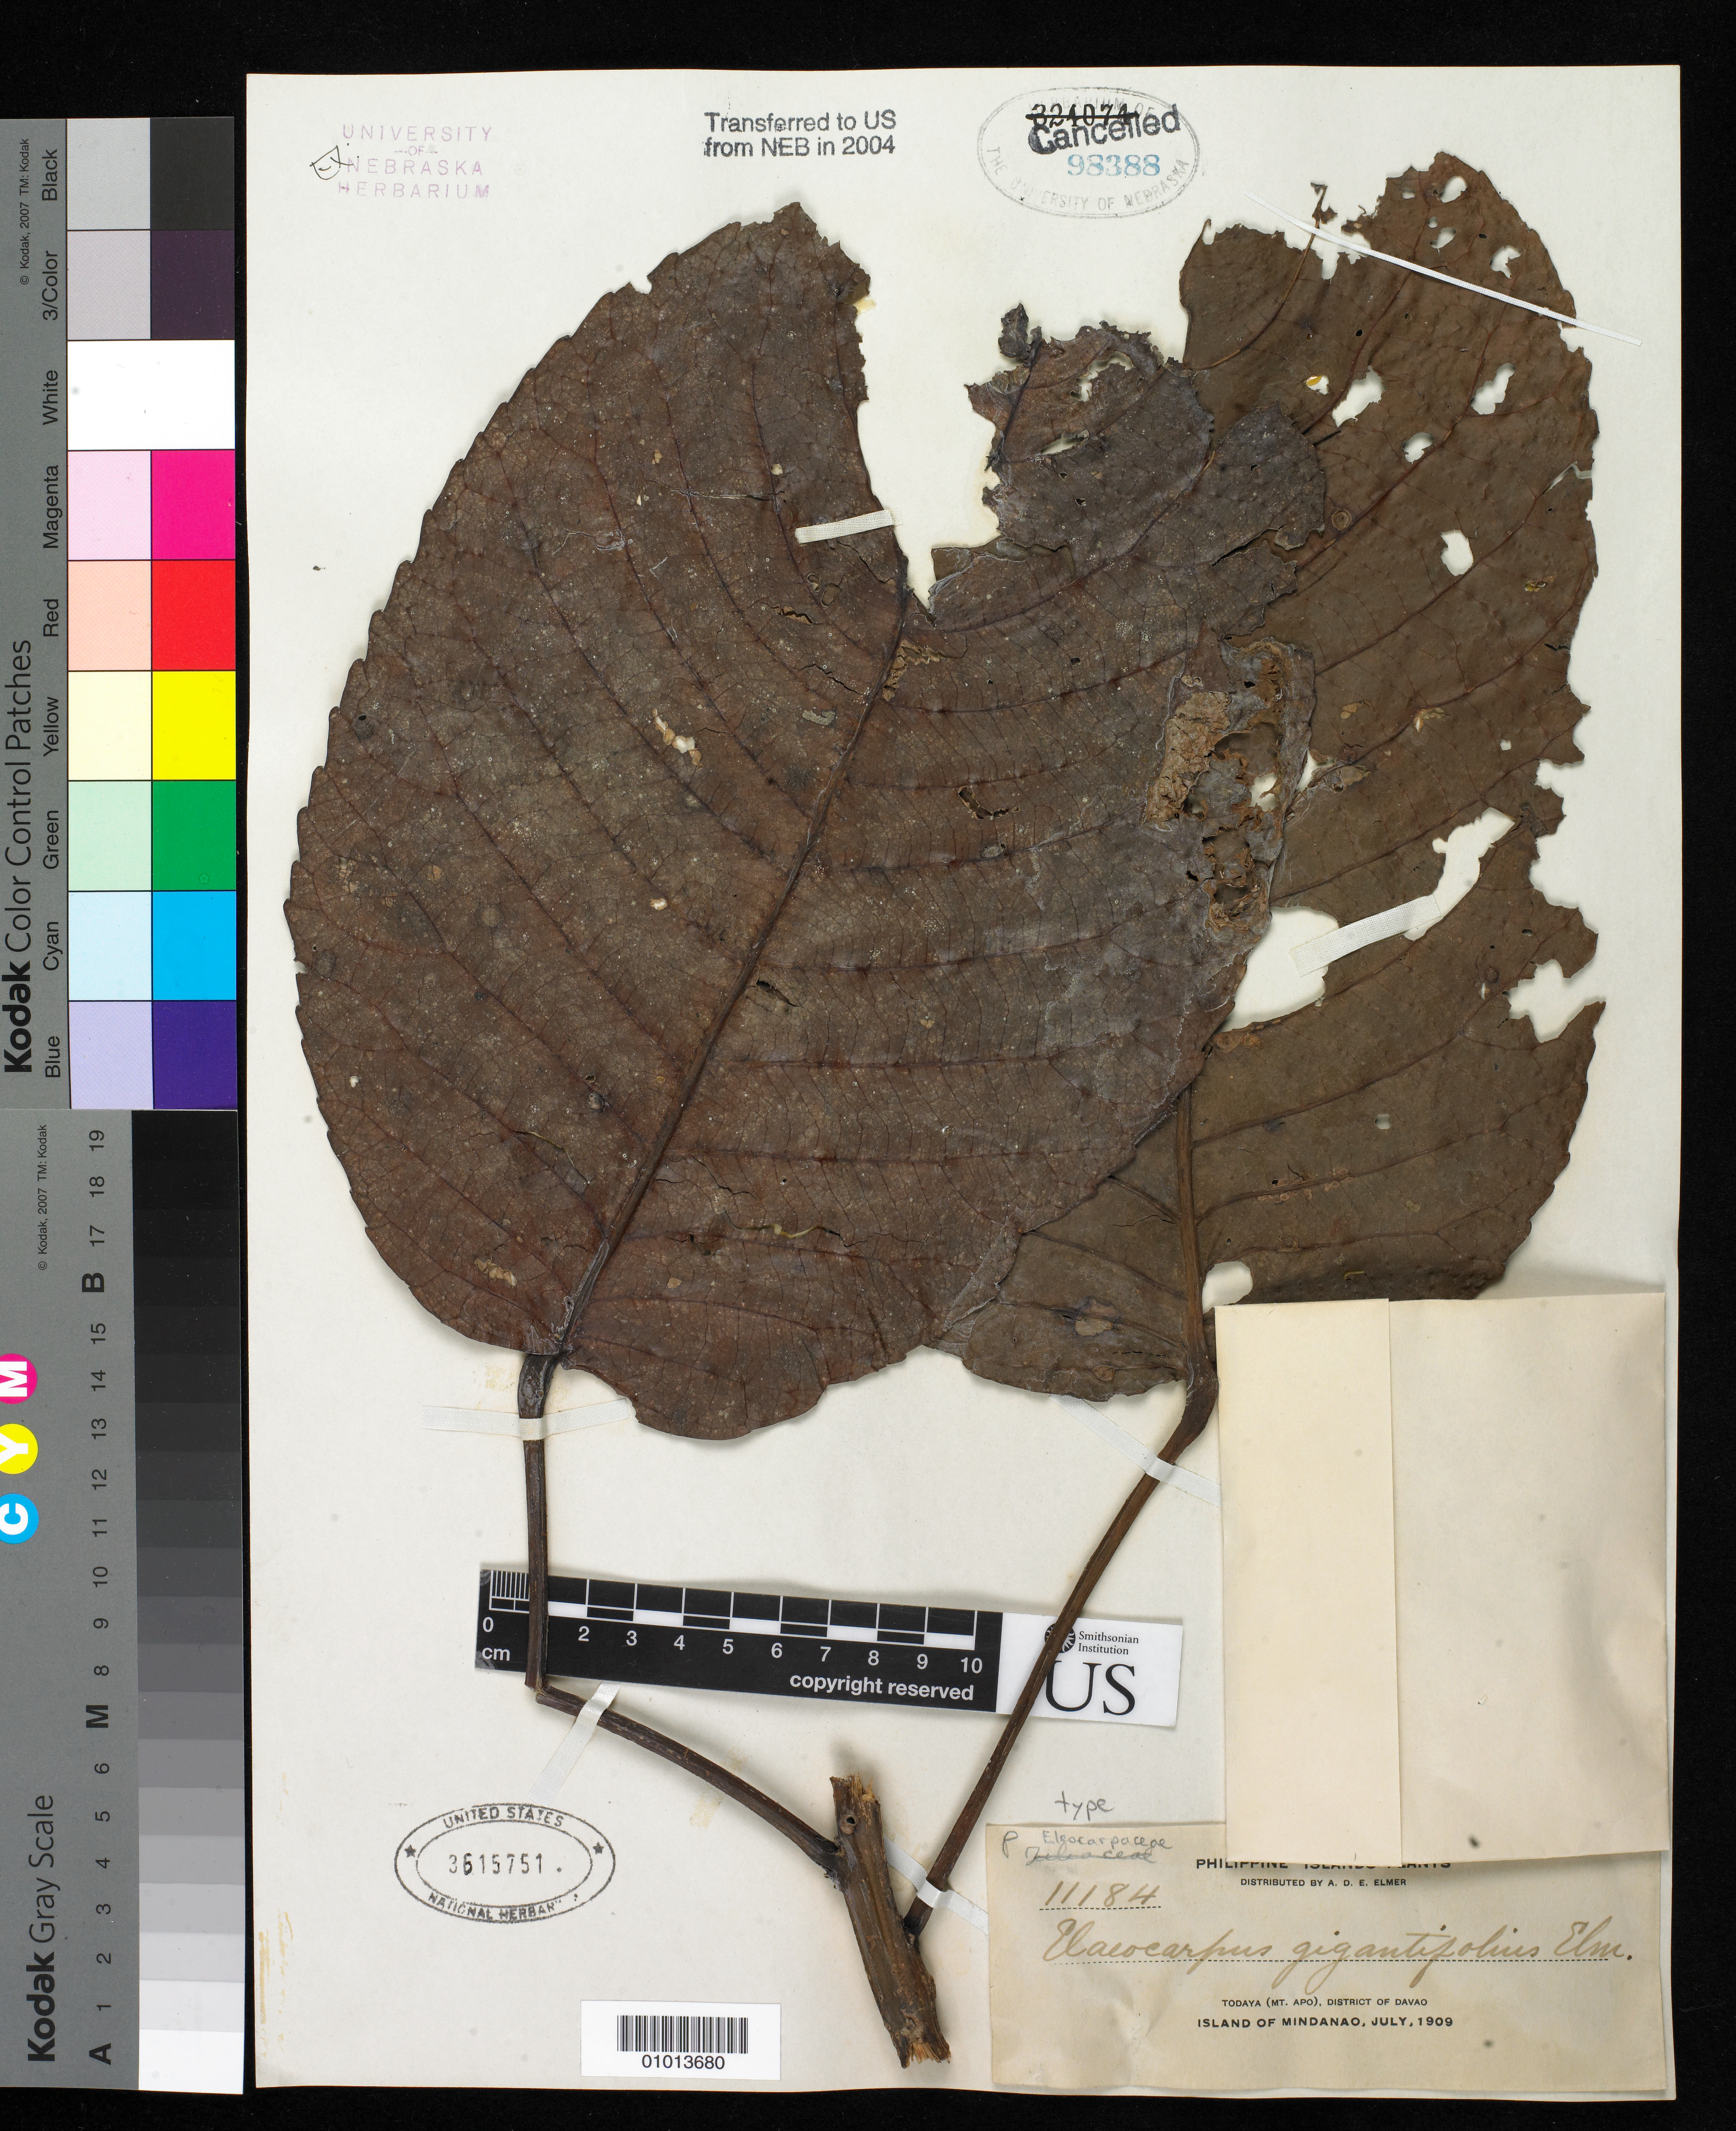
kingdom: Plantae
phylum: Tracheophyta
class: Magnoliopsida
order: Oxalidales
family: Elaeocarpaceae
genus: Elaeocarpus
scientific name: Elaeocarpus gigantifolius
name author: Elmer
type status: Isotype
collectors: A. D. E. Elmer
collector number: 11184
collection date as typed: Jul 1909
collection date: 1909-07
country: Philippines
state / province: Davao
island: Mindanao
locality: Todaya (Mt. Apo). Mindanao I.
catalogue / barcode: US 3615751